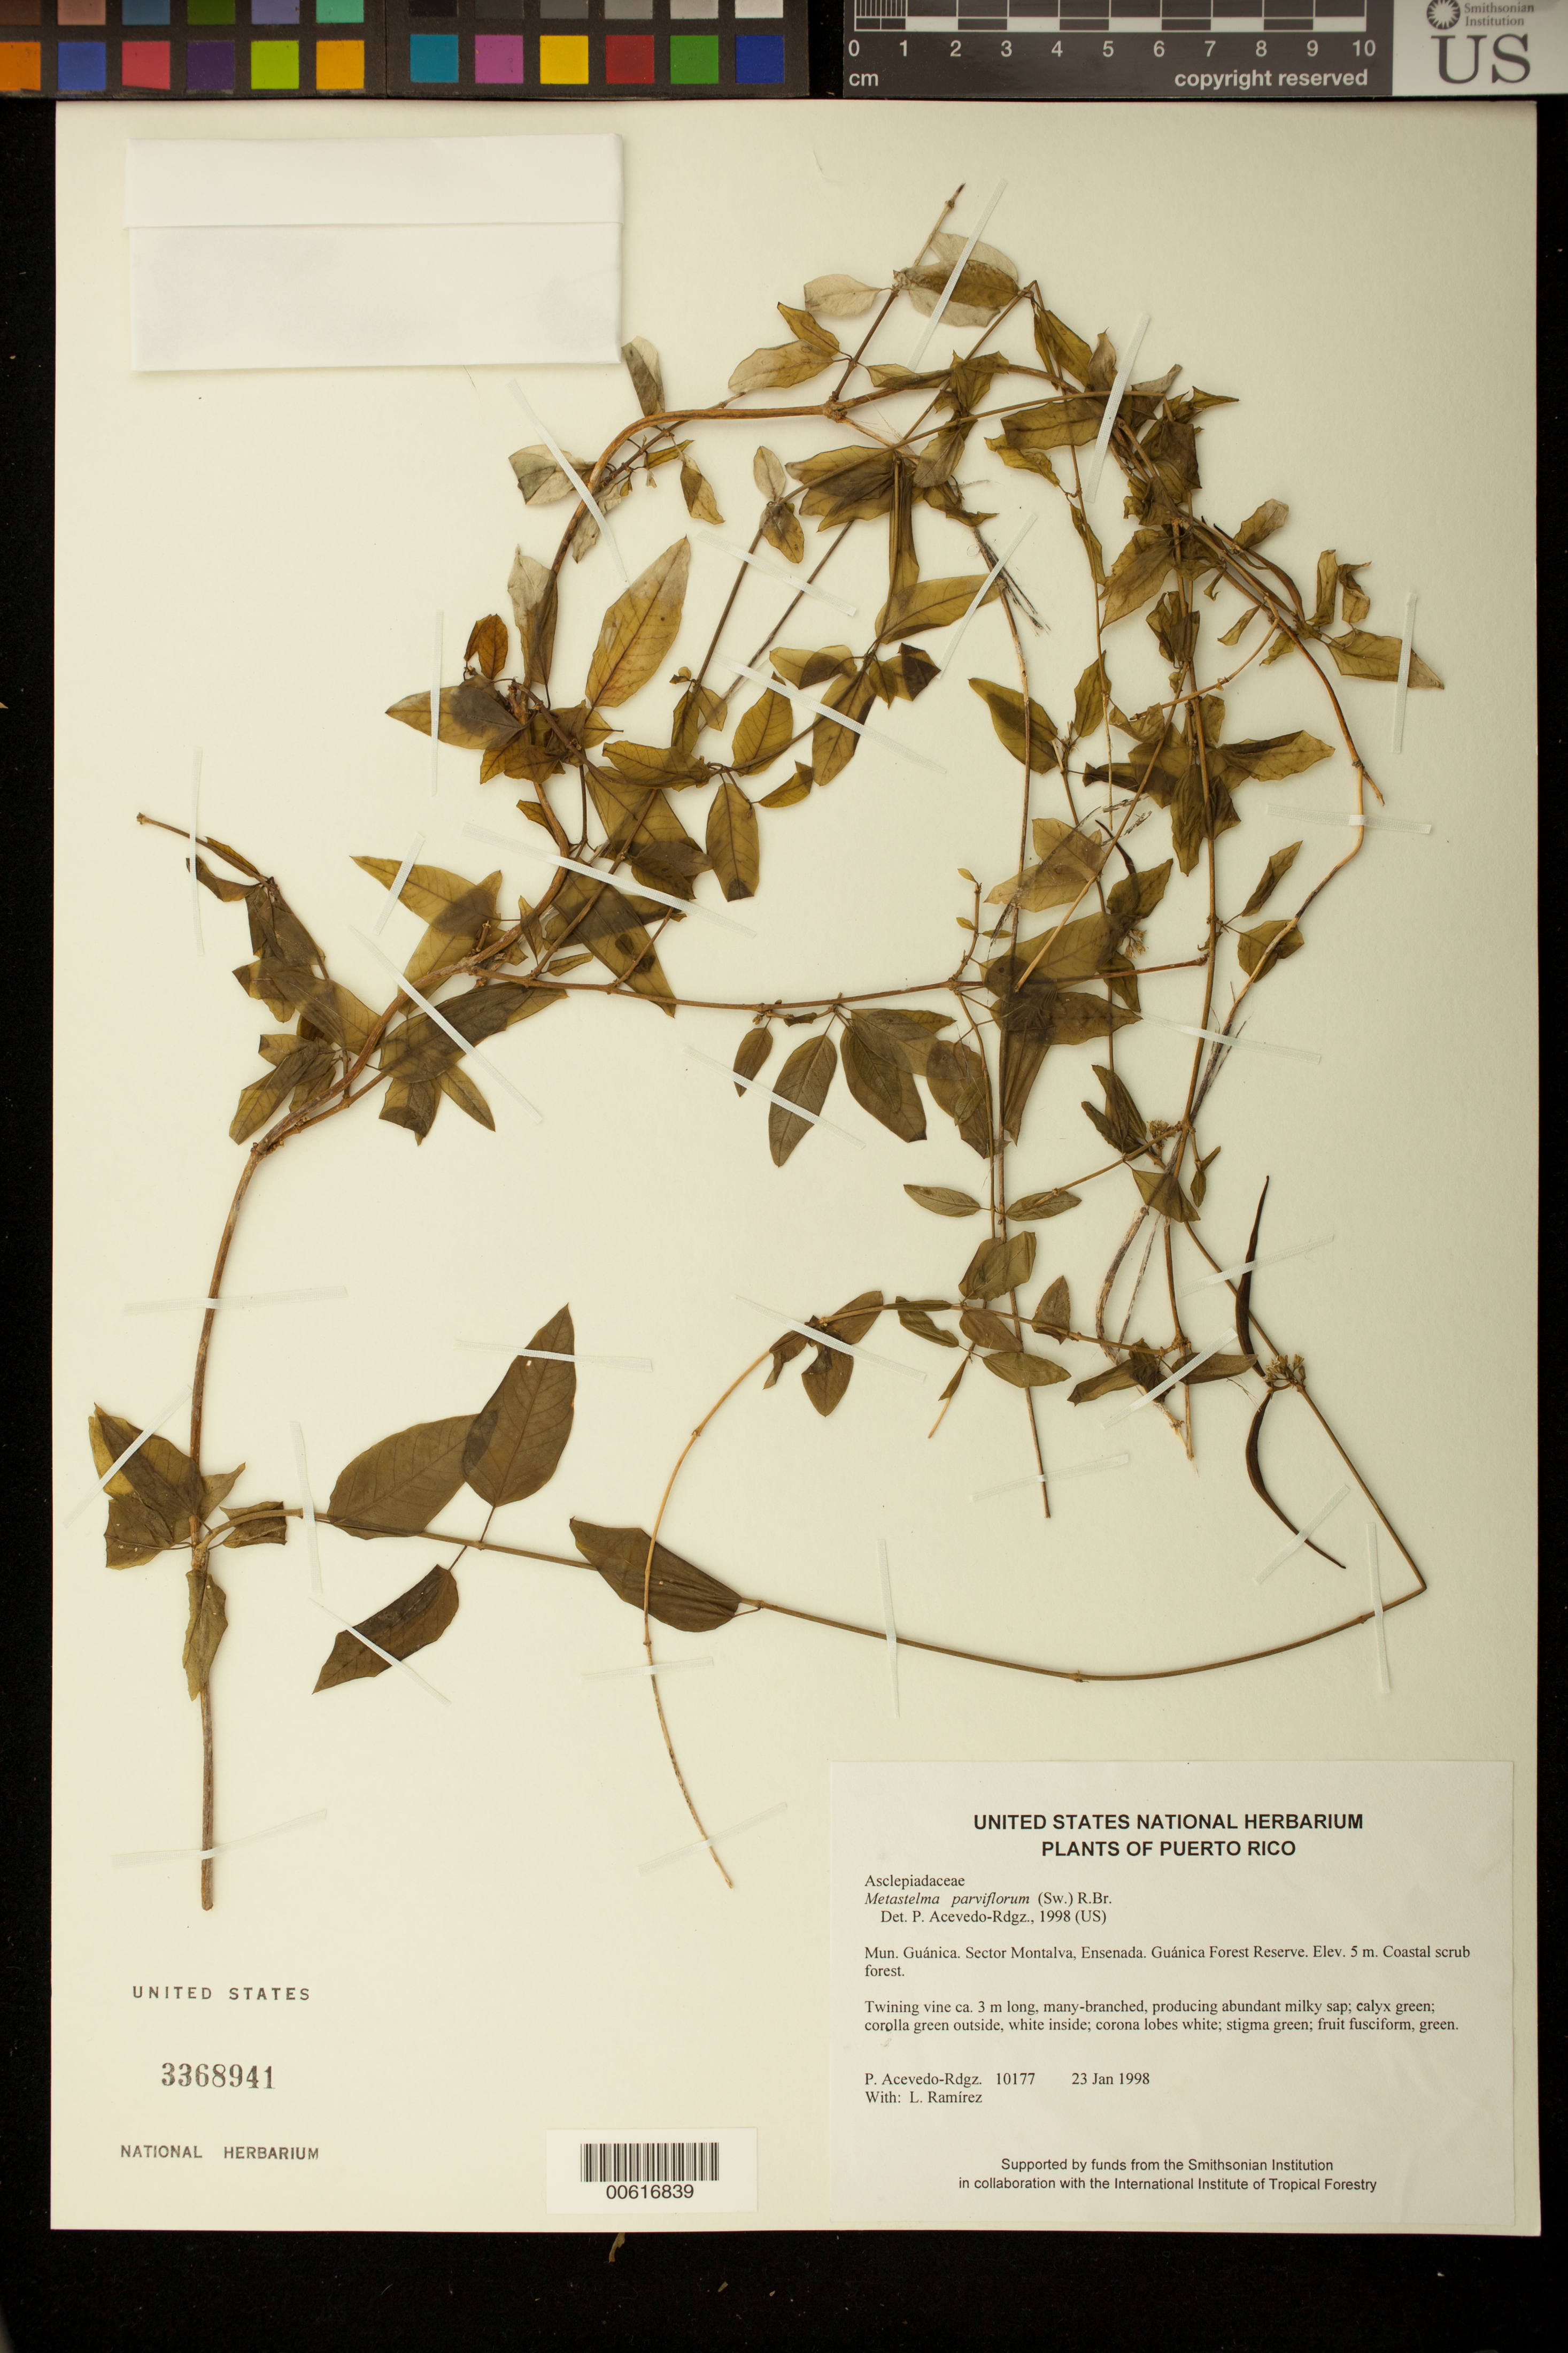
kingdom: Plantae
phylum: Tracheophyta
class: Magnoliopsida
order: Gentianales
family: Apocynaceae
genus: Metastelma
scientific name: Metastelma parviflorum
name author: (Sw.) Schult.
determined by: Acevedo-Rodríguez, P., (BOT), Smithsonian Institution - National Museum of Natural History (UNITED STATES)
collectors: P. Acevedo-Rodr. & L. Ramirez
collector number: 10177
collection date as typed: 23 Jan 1998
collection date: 1998-01-23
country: Puerto Rico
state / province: Guánica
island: Puerto Rico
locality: Guánica; Sector Montalva, Ensenada. Guánica Forest Reserve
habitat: Coastal scrub forest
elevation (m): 5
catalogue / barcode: US 3368941